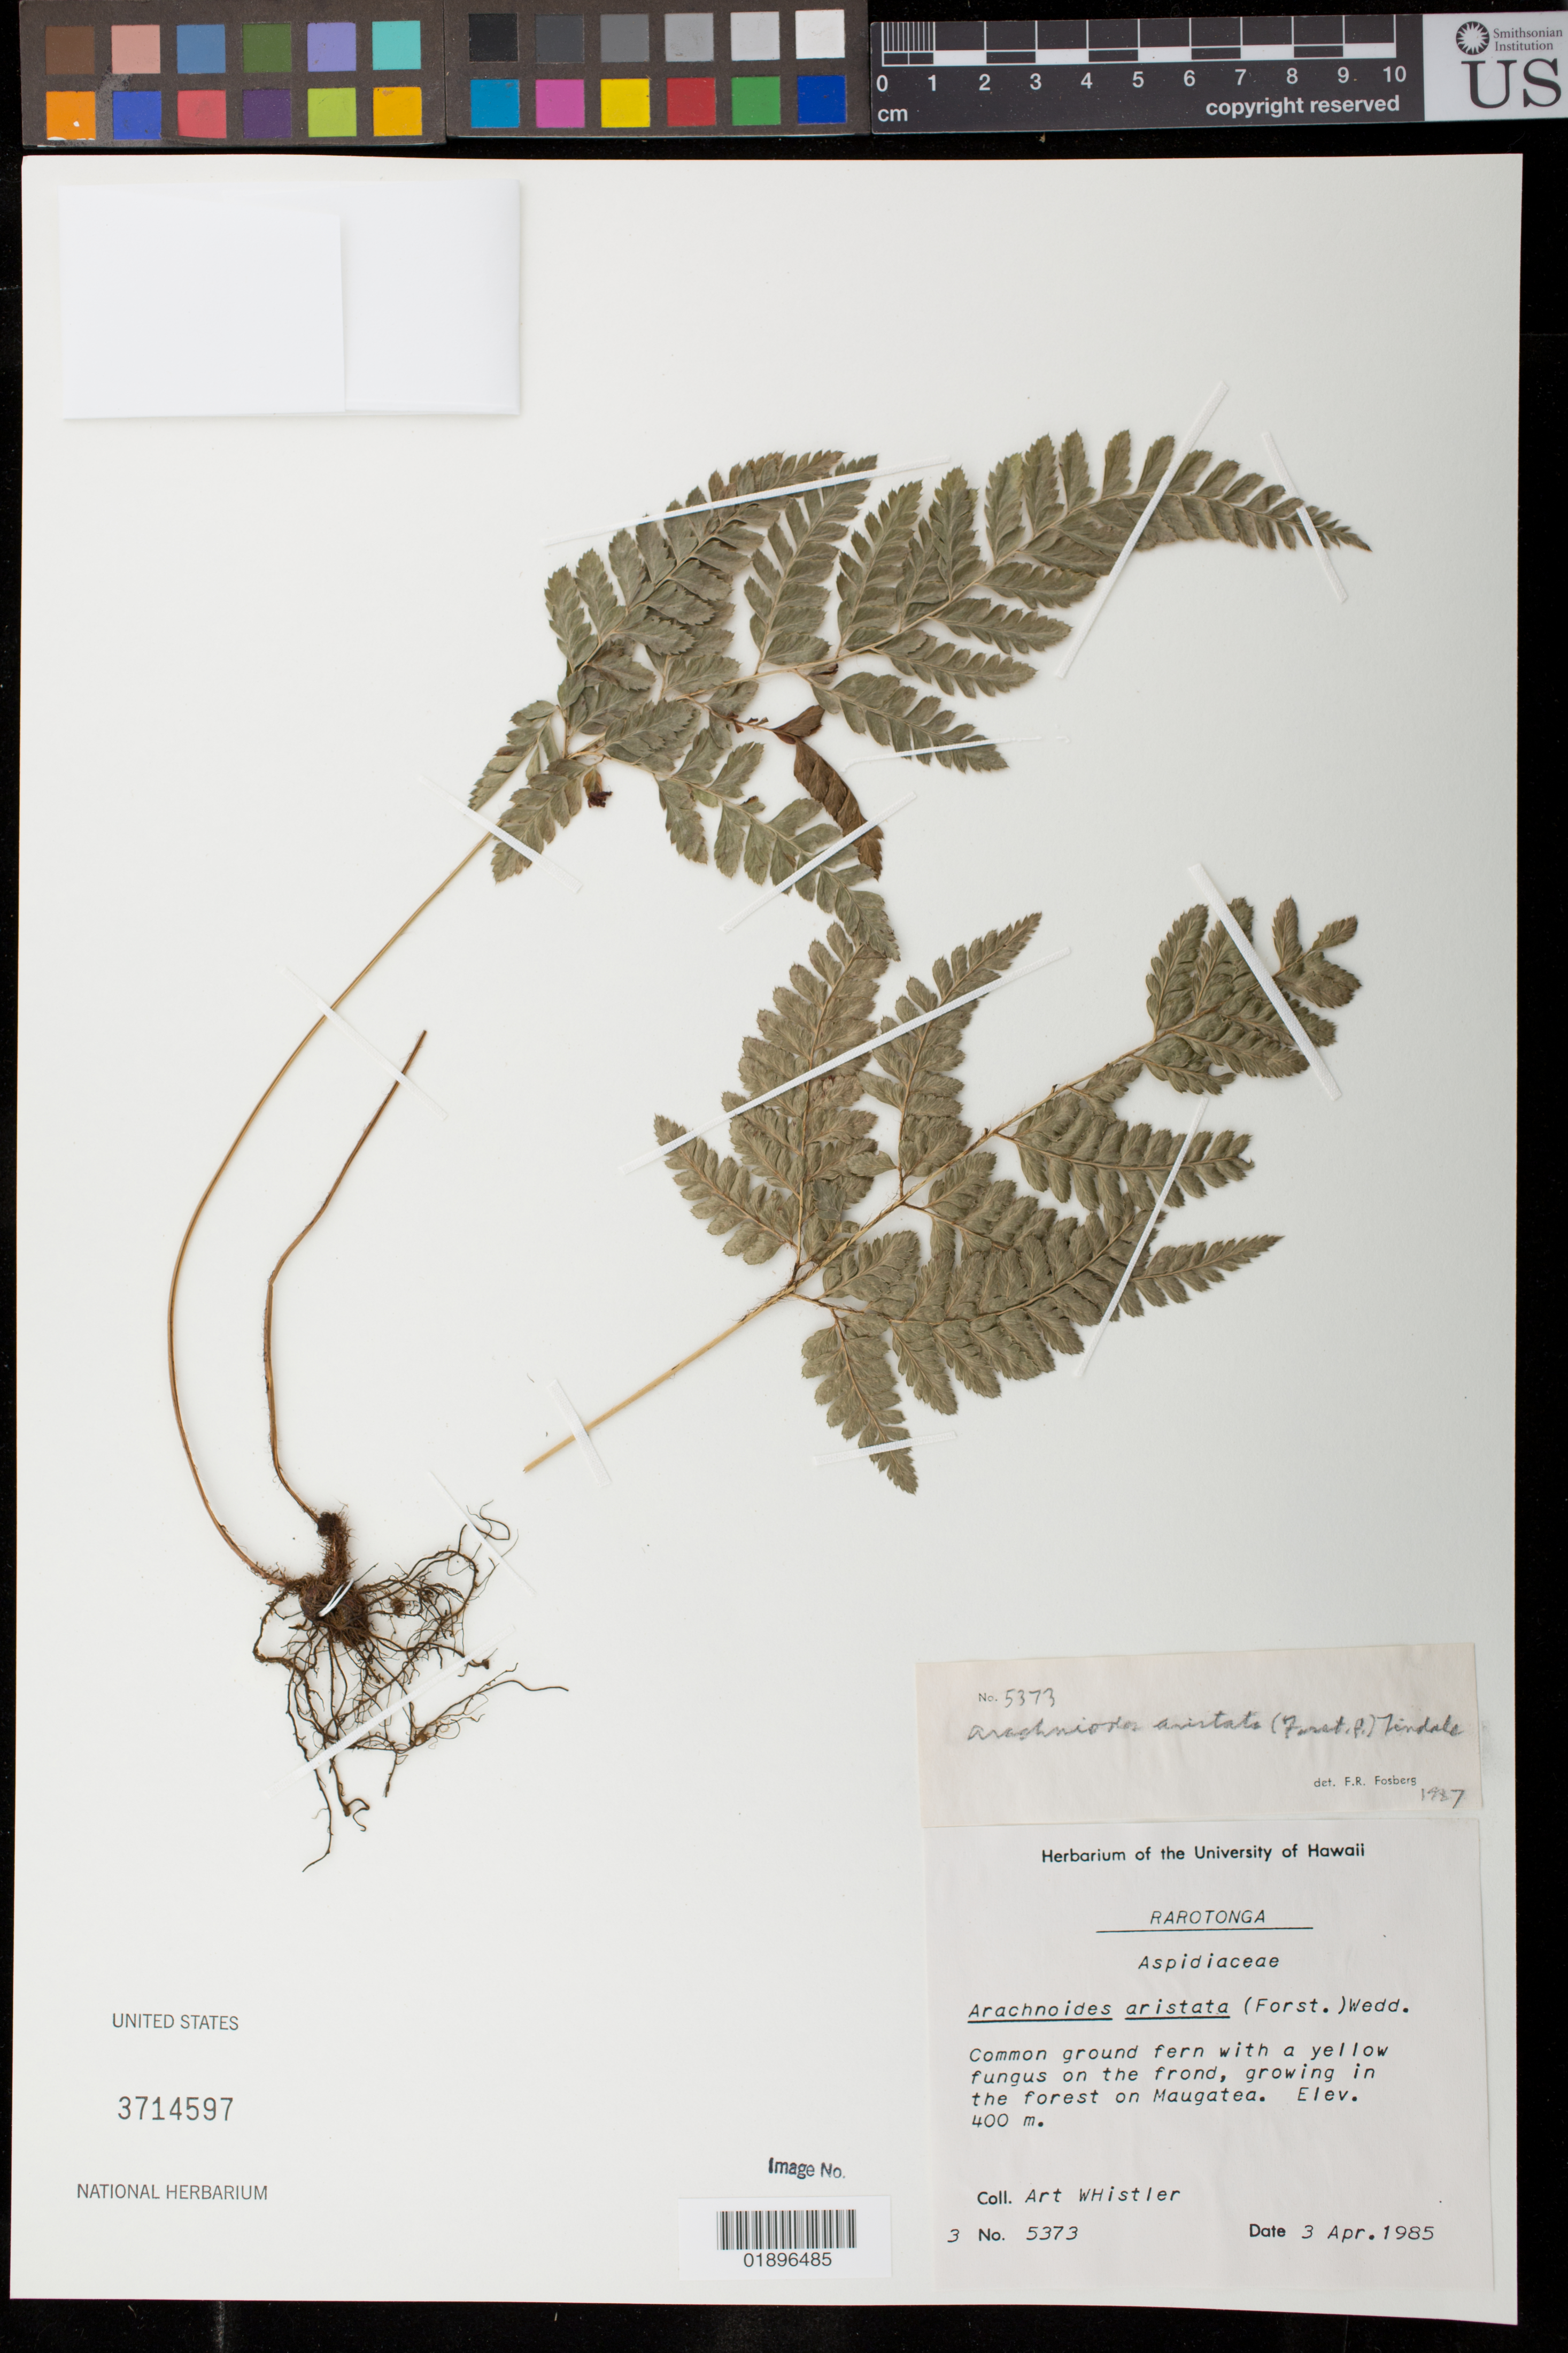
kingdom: Plantae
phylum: Tracheophyta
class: Polypodiopsida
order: Polypodiales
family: Dryopteridaceae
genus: Arachniodes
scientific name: Arachniodes aristata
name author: (G. Forst.) Tindale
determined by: Fosberg, F. R.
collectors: A. Whistler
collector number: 5373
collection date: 1985-04-03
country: Cook Islands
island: Rarotonga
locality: On Maungatea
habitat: Forest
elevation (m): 400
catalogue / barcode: US 3714597